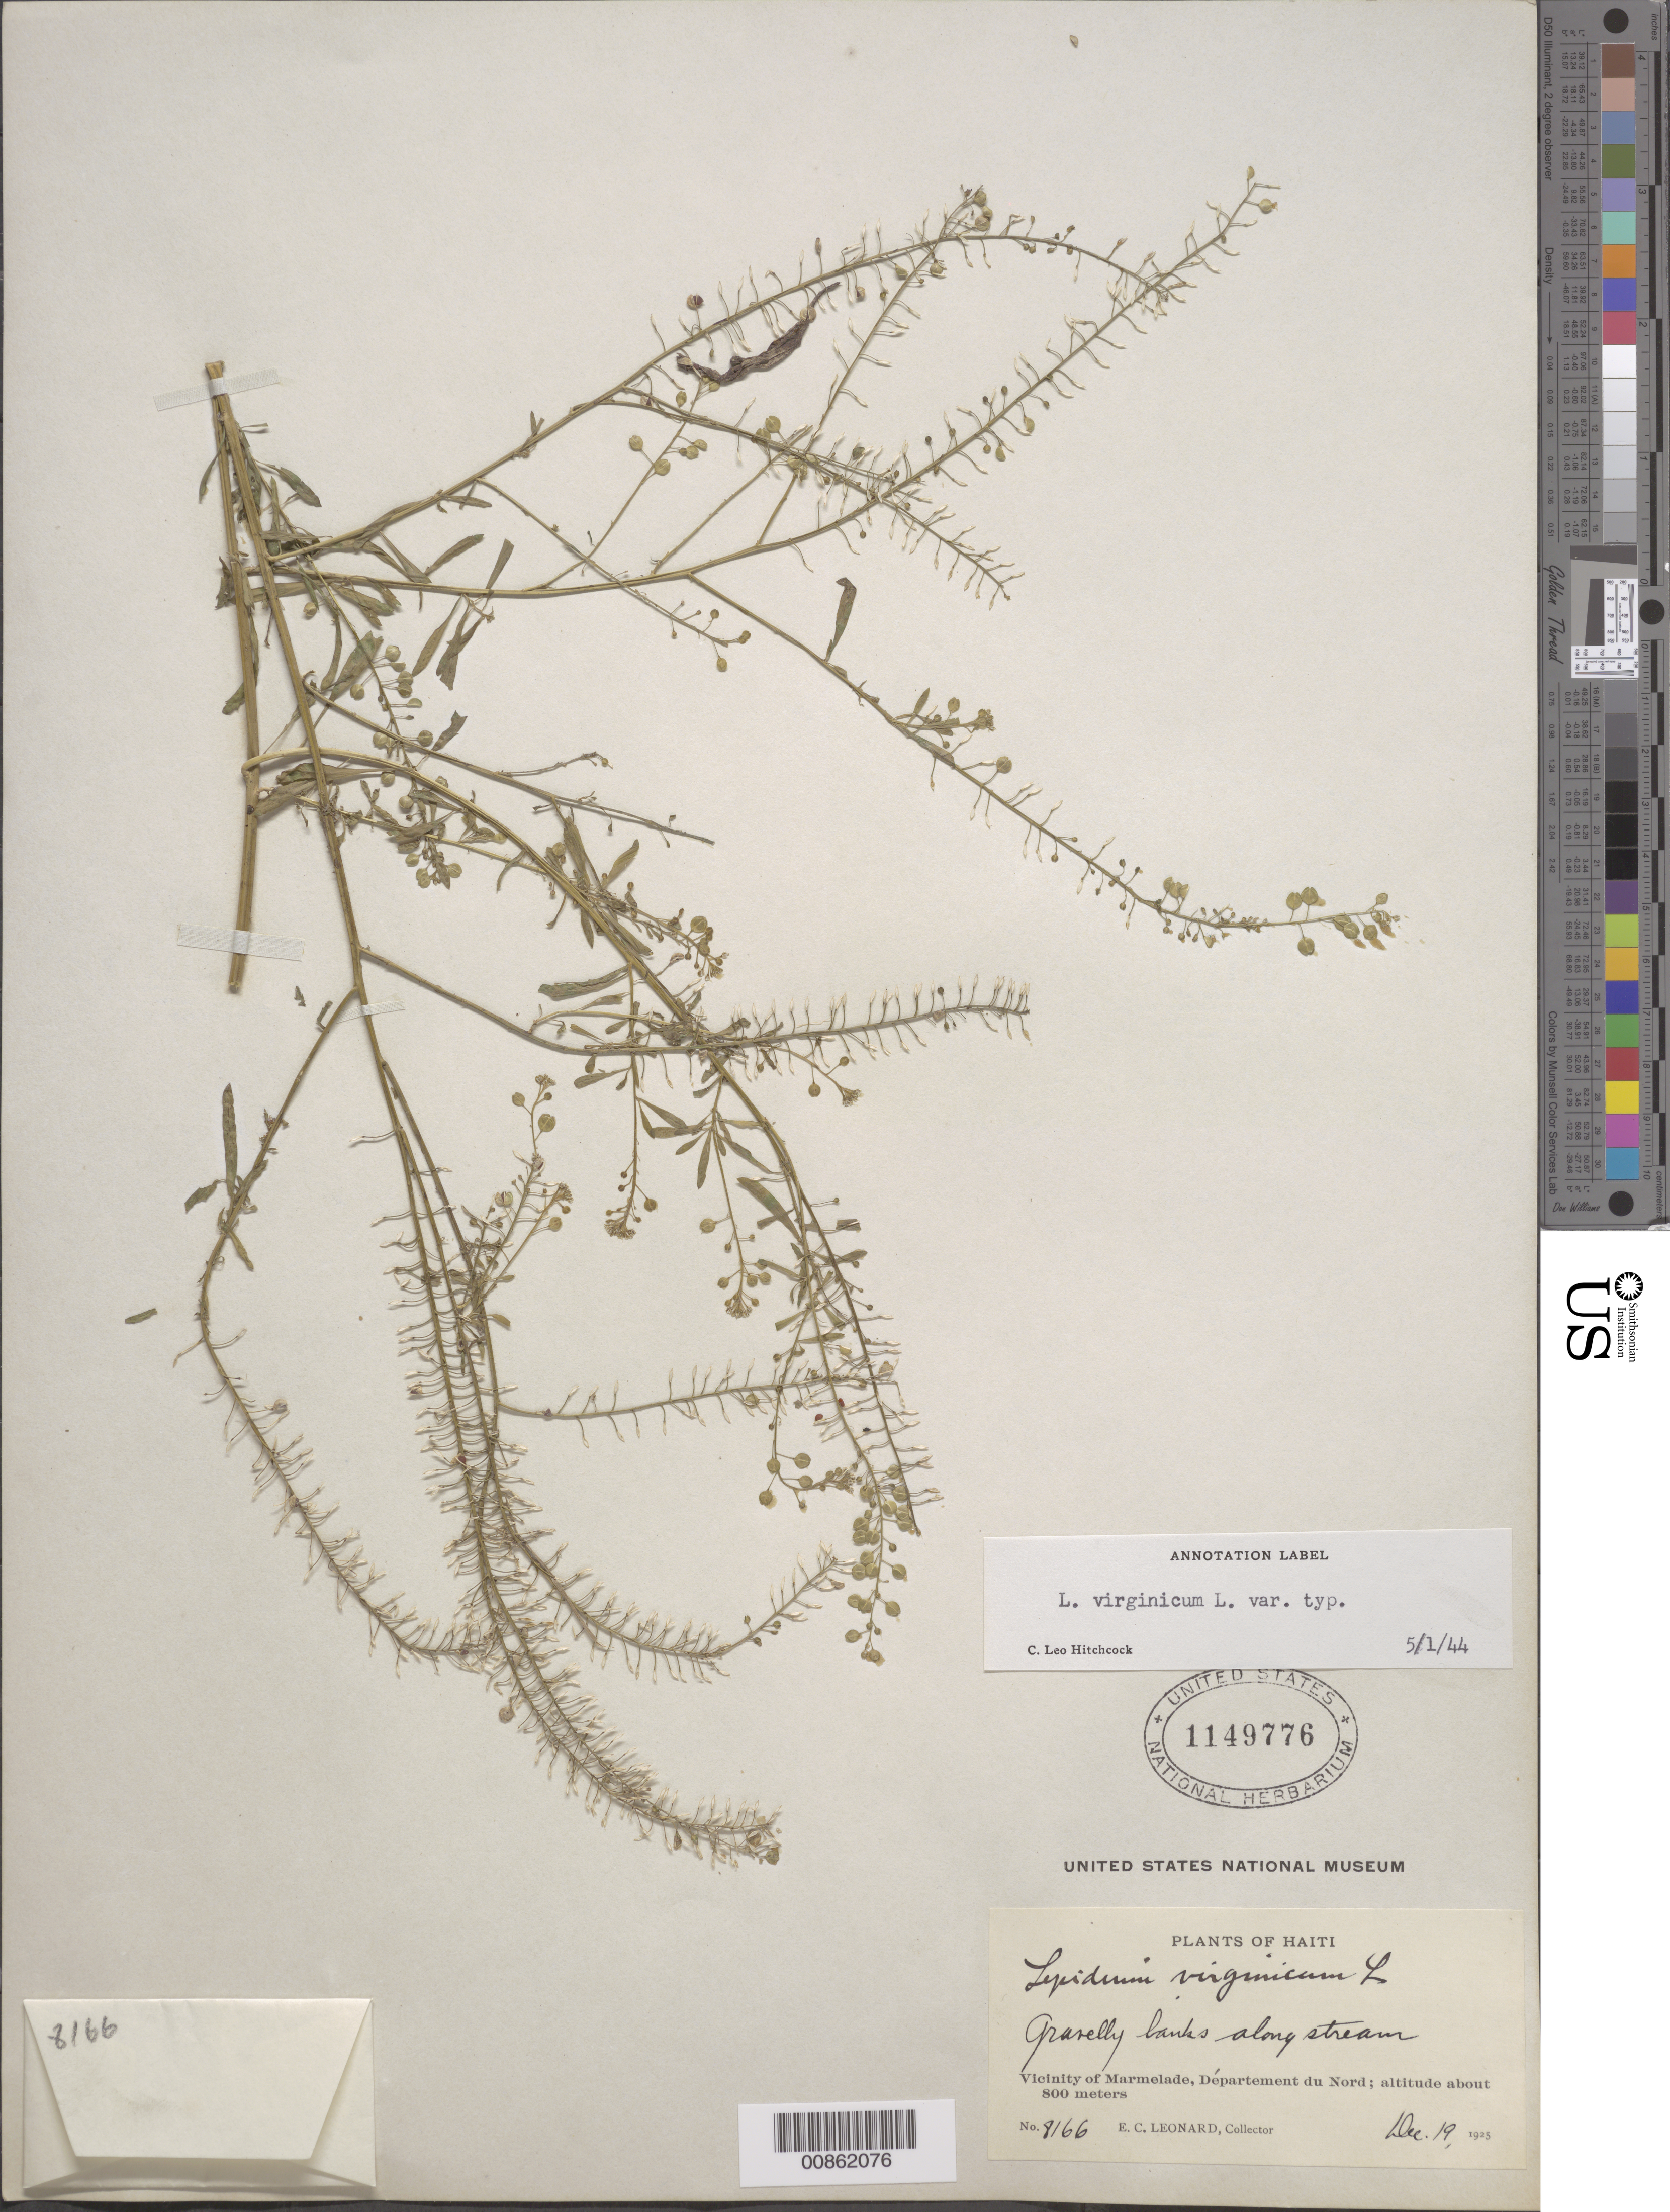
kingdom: Plantae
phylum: Tracheophyta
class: Magnoliopsida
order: Brassicales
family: Brassicaceae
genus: Lepidium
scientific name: Lepidium virginicum var. virginicum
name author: L.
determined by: Hitchcock, C. L.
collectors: E. C. Leonard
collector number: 8166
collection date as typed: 19 Dec 1925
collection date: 1925-12-19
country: Haiti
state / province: Nord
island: Hispaniola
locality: Vicinity of Marmelade.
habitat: Gravelly banks along stream.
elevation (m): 800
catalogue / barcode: US 1149776